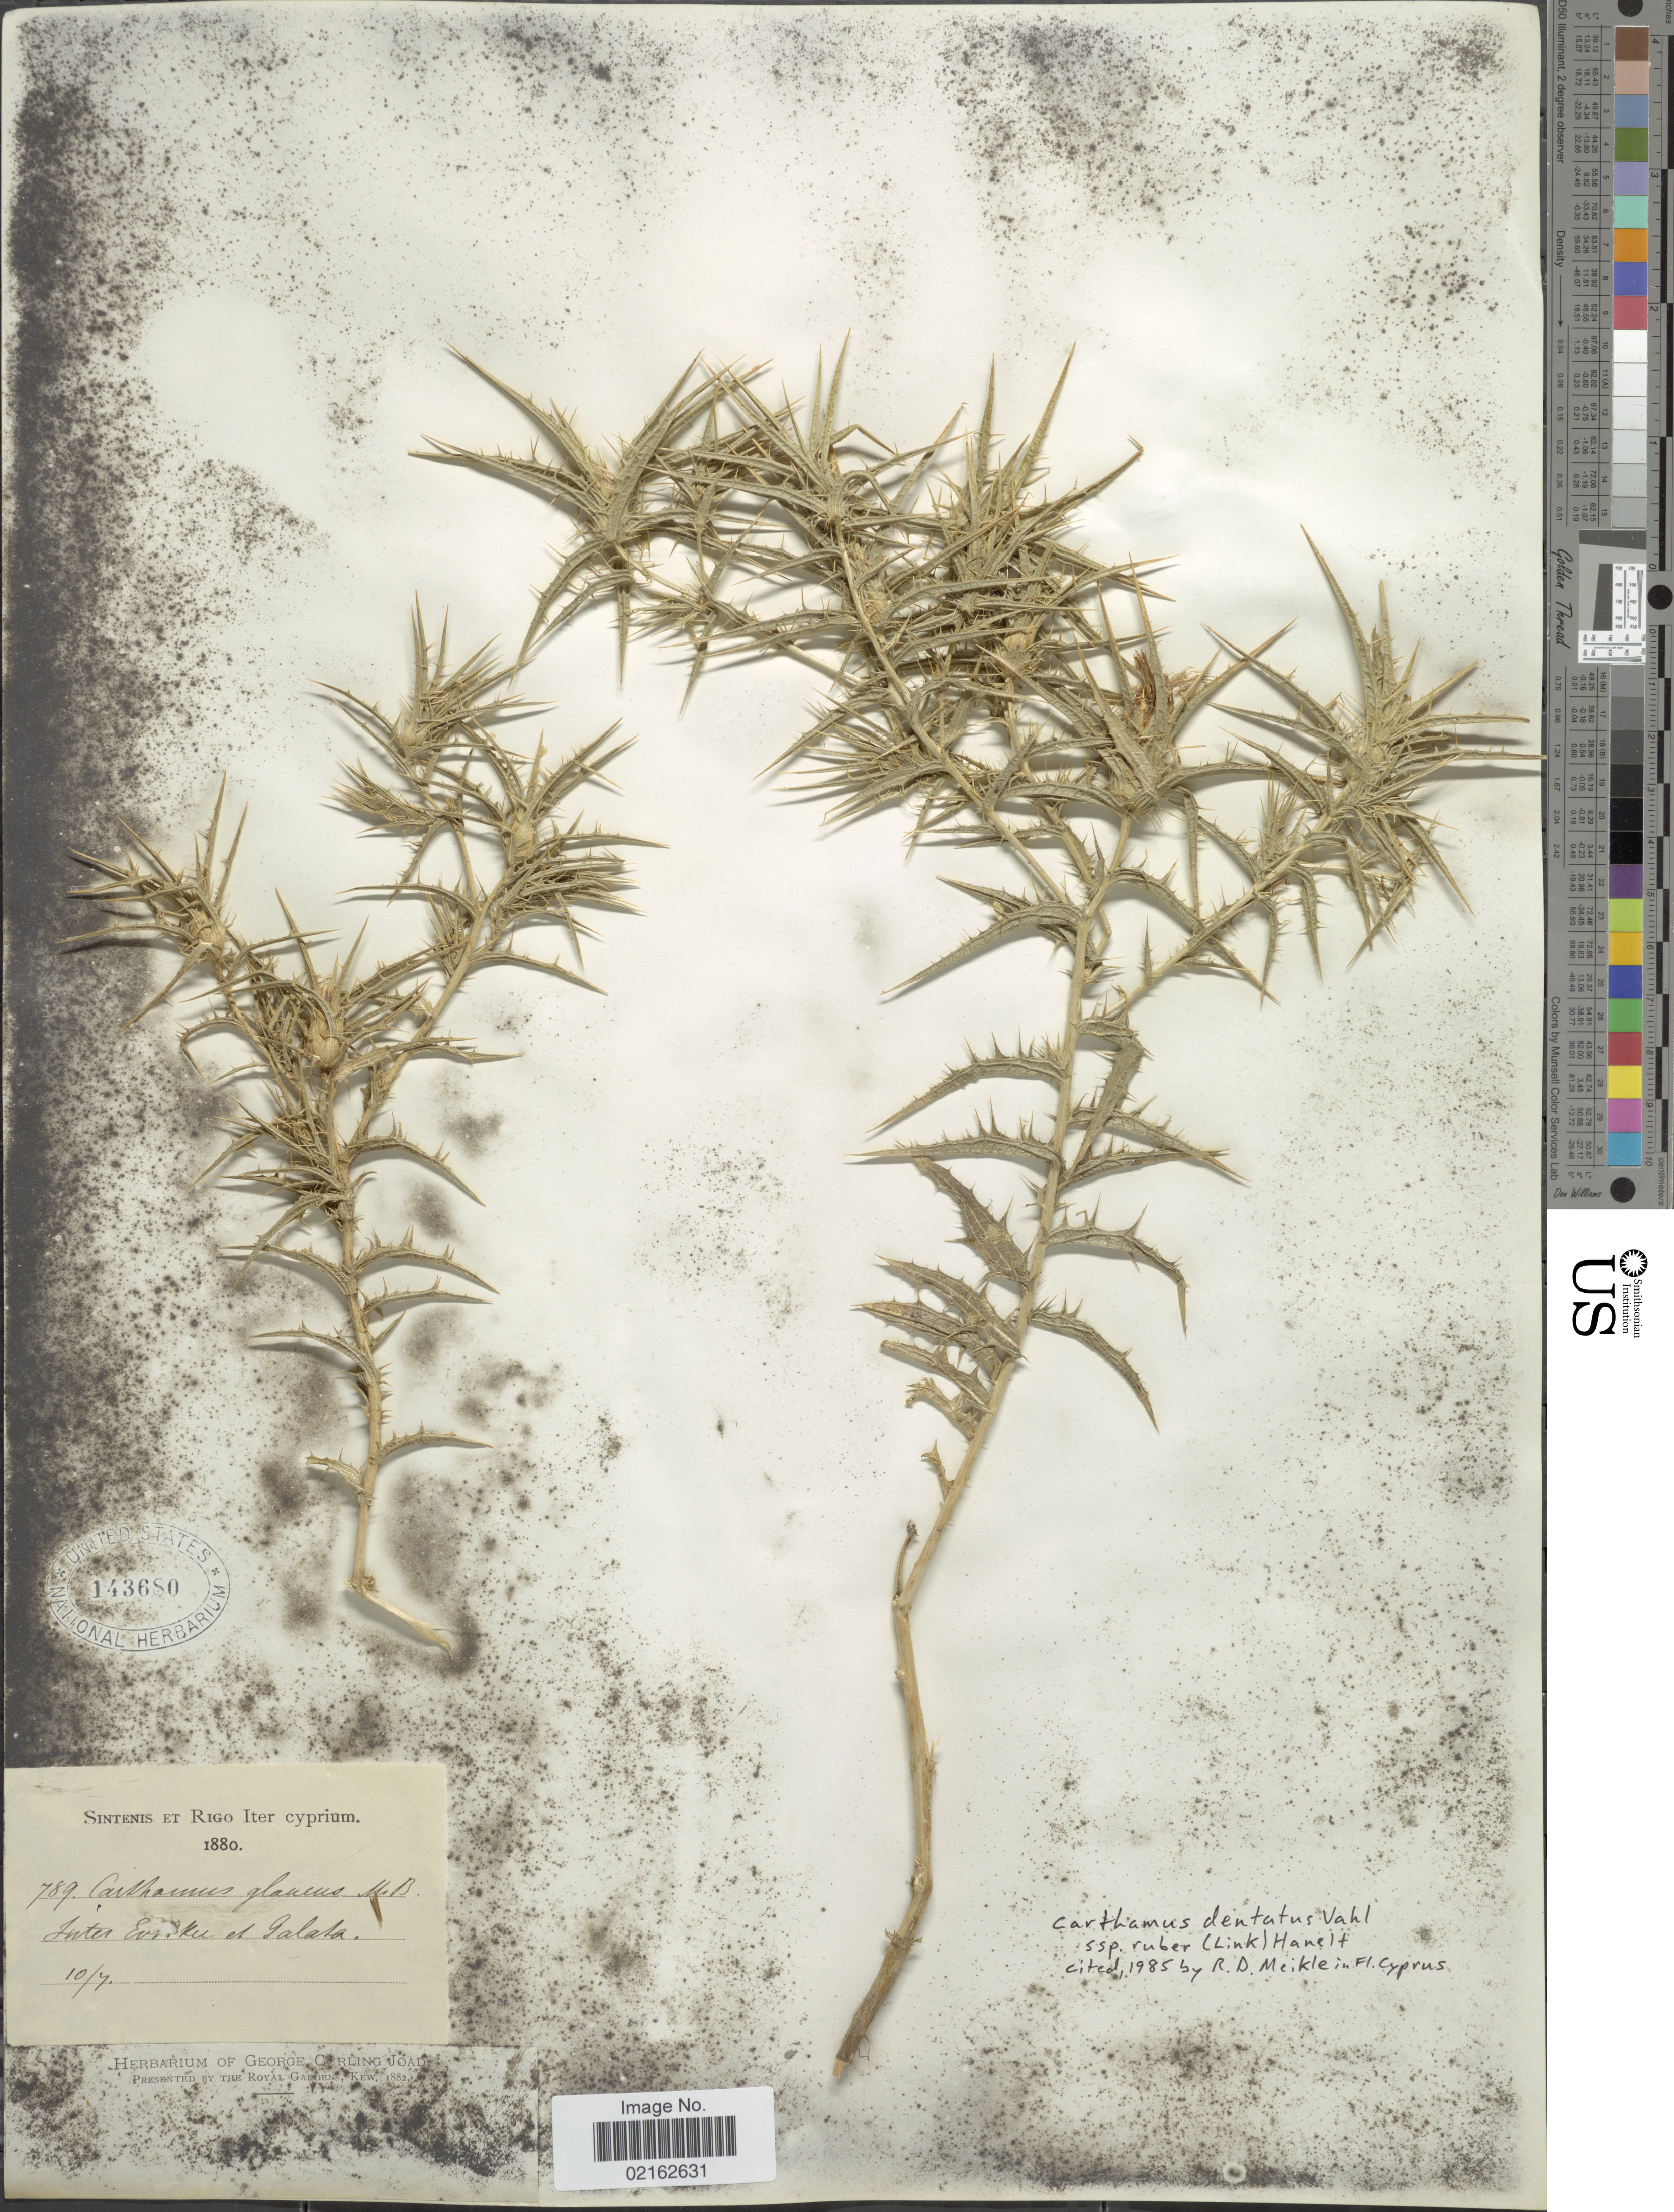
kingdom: Plantae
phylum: Tracheophyta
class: Magnoliopsida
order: Asterales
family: Asteraceae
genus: Carthamus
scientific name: Carthamus dentatus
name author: Vahl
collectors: -. Sintenis & -- Rigo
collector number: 789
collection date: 1880-07-10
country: Cyprus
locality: Cyprium, inter Ev [illegible text]ku et Galata [interpreted]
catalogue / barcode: US 143680